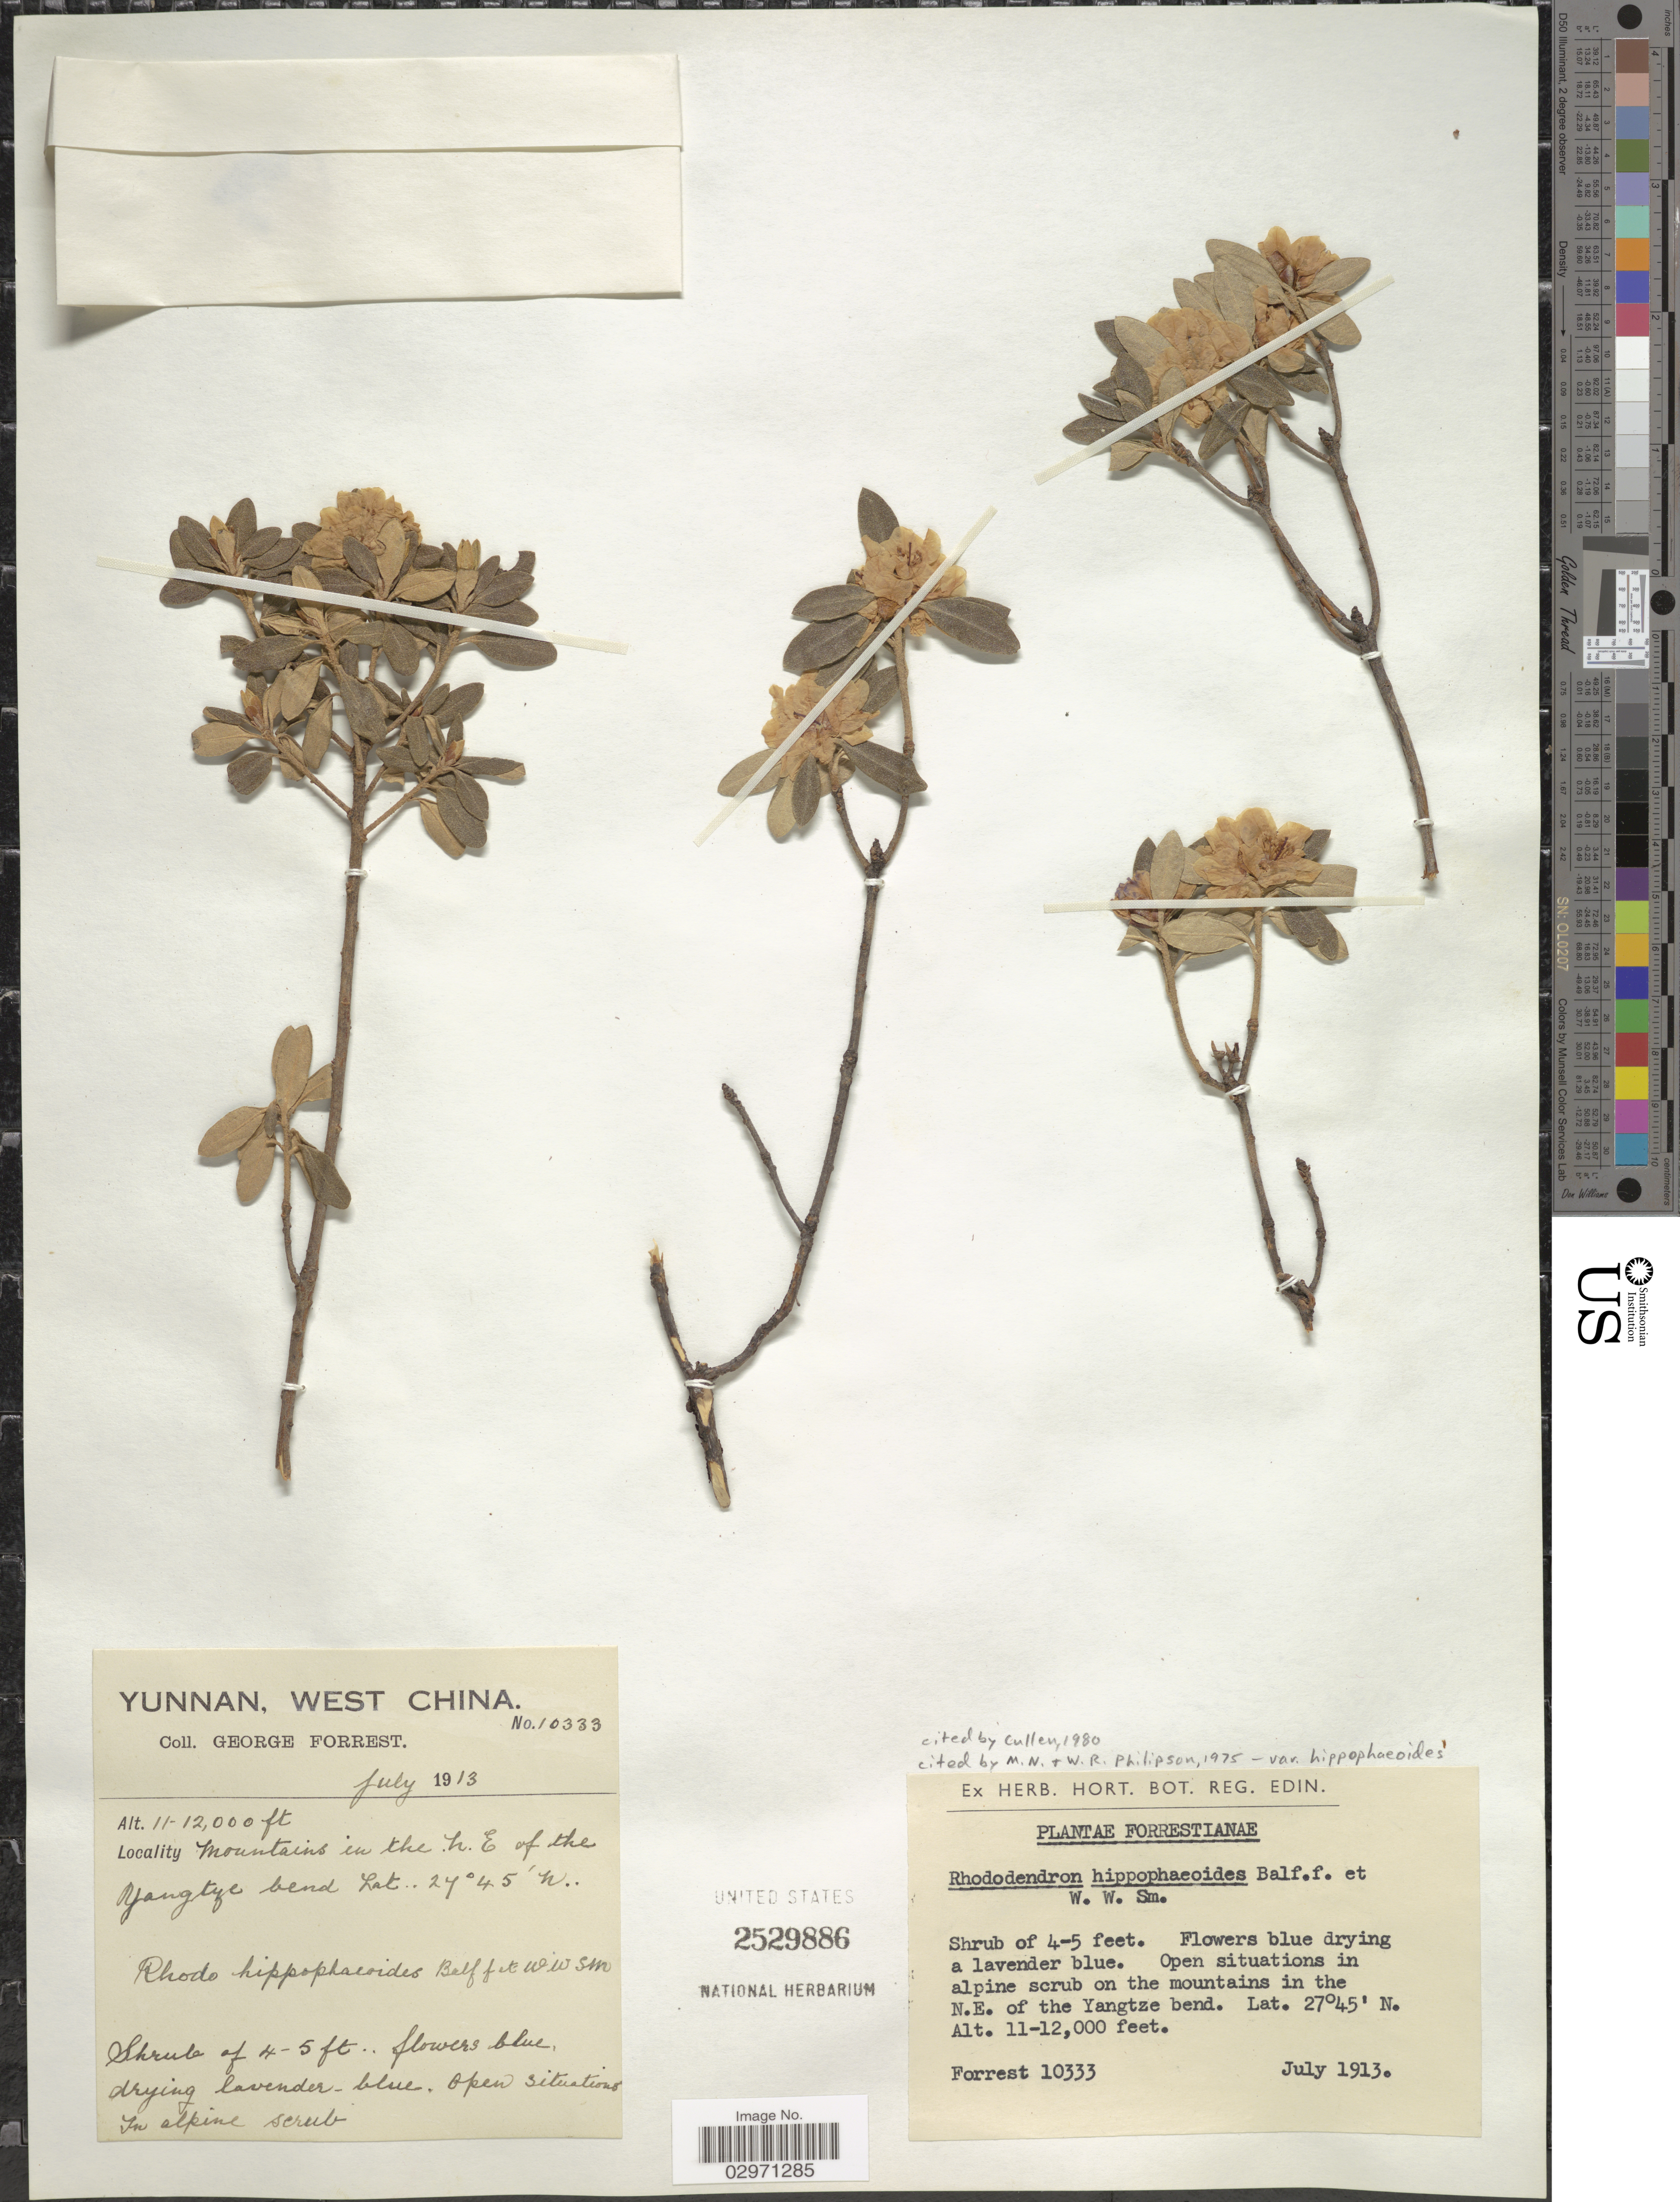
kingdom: Plantae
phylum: Tracheophyta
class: Magnoliopsida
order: Ericales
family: Ericaceae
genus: Rhododendron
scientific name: Rhododendron hippophaeoides var. hippophaeoides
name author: Balf. f. & W.W. Sm.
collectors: G. Forrest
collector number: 10333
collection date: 1913-07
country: China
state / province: Yunnan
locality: West China. Mountains in the N.E. of the Yangtze bend.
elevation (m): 3353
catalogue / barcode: US 2529886